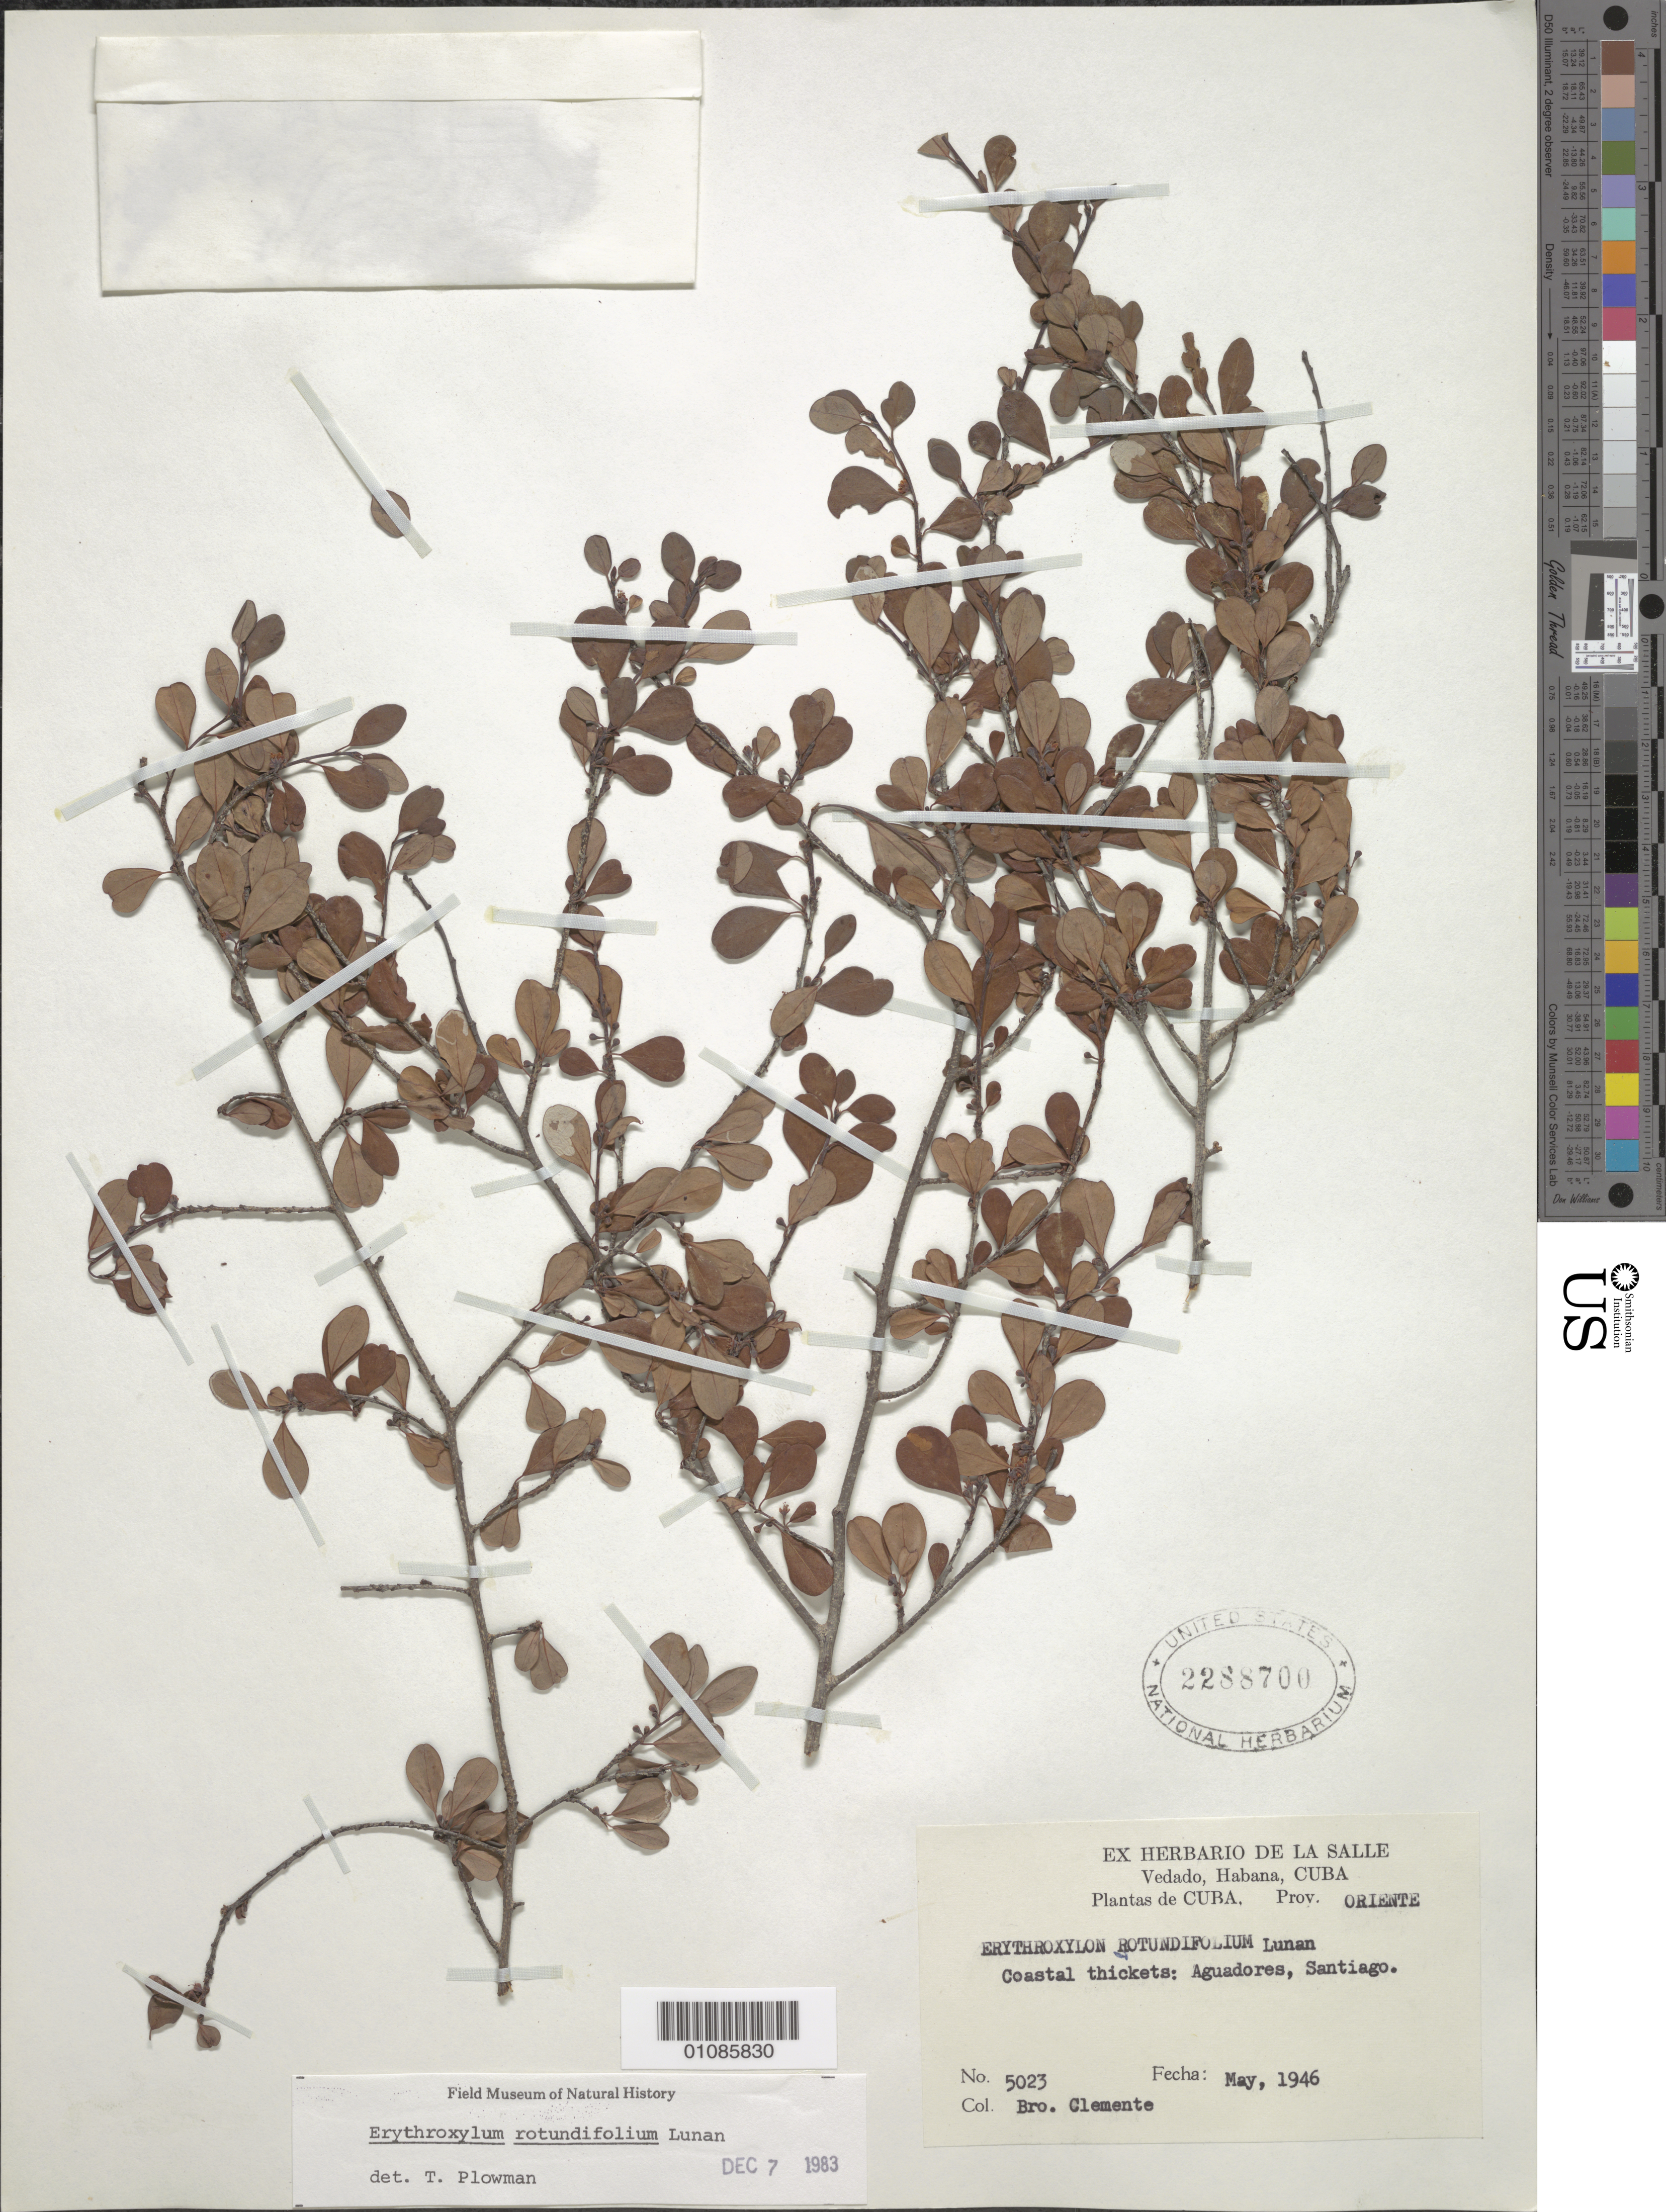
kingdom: Plantae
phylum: Tracheophyta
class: Magnoliopsida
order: Malpighiales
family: Erythroxylaceae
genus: Erythroxylum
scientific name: Erythroxylum rotundifolium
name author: Lunan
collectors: Bro. Clemente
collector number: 5023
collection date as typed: May 1946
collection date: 1946-05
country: Cuba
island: Cuba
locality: Oriente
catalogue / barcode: US 2288700